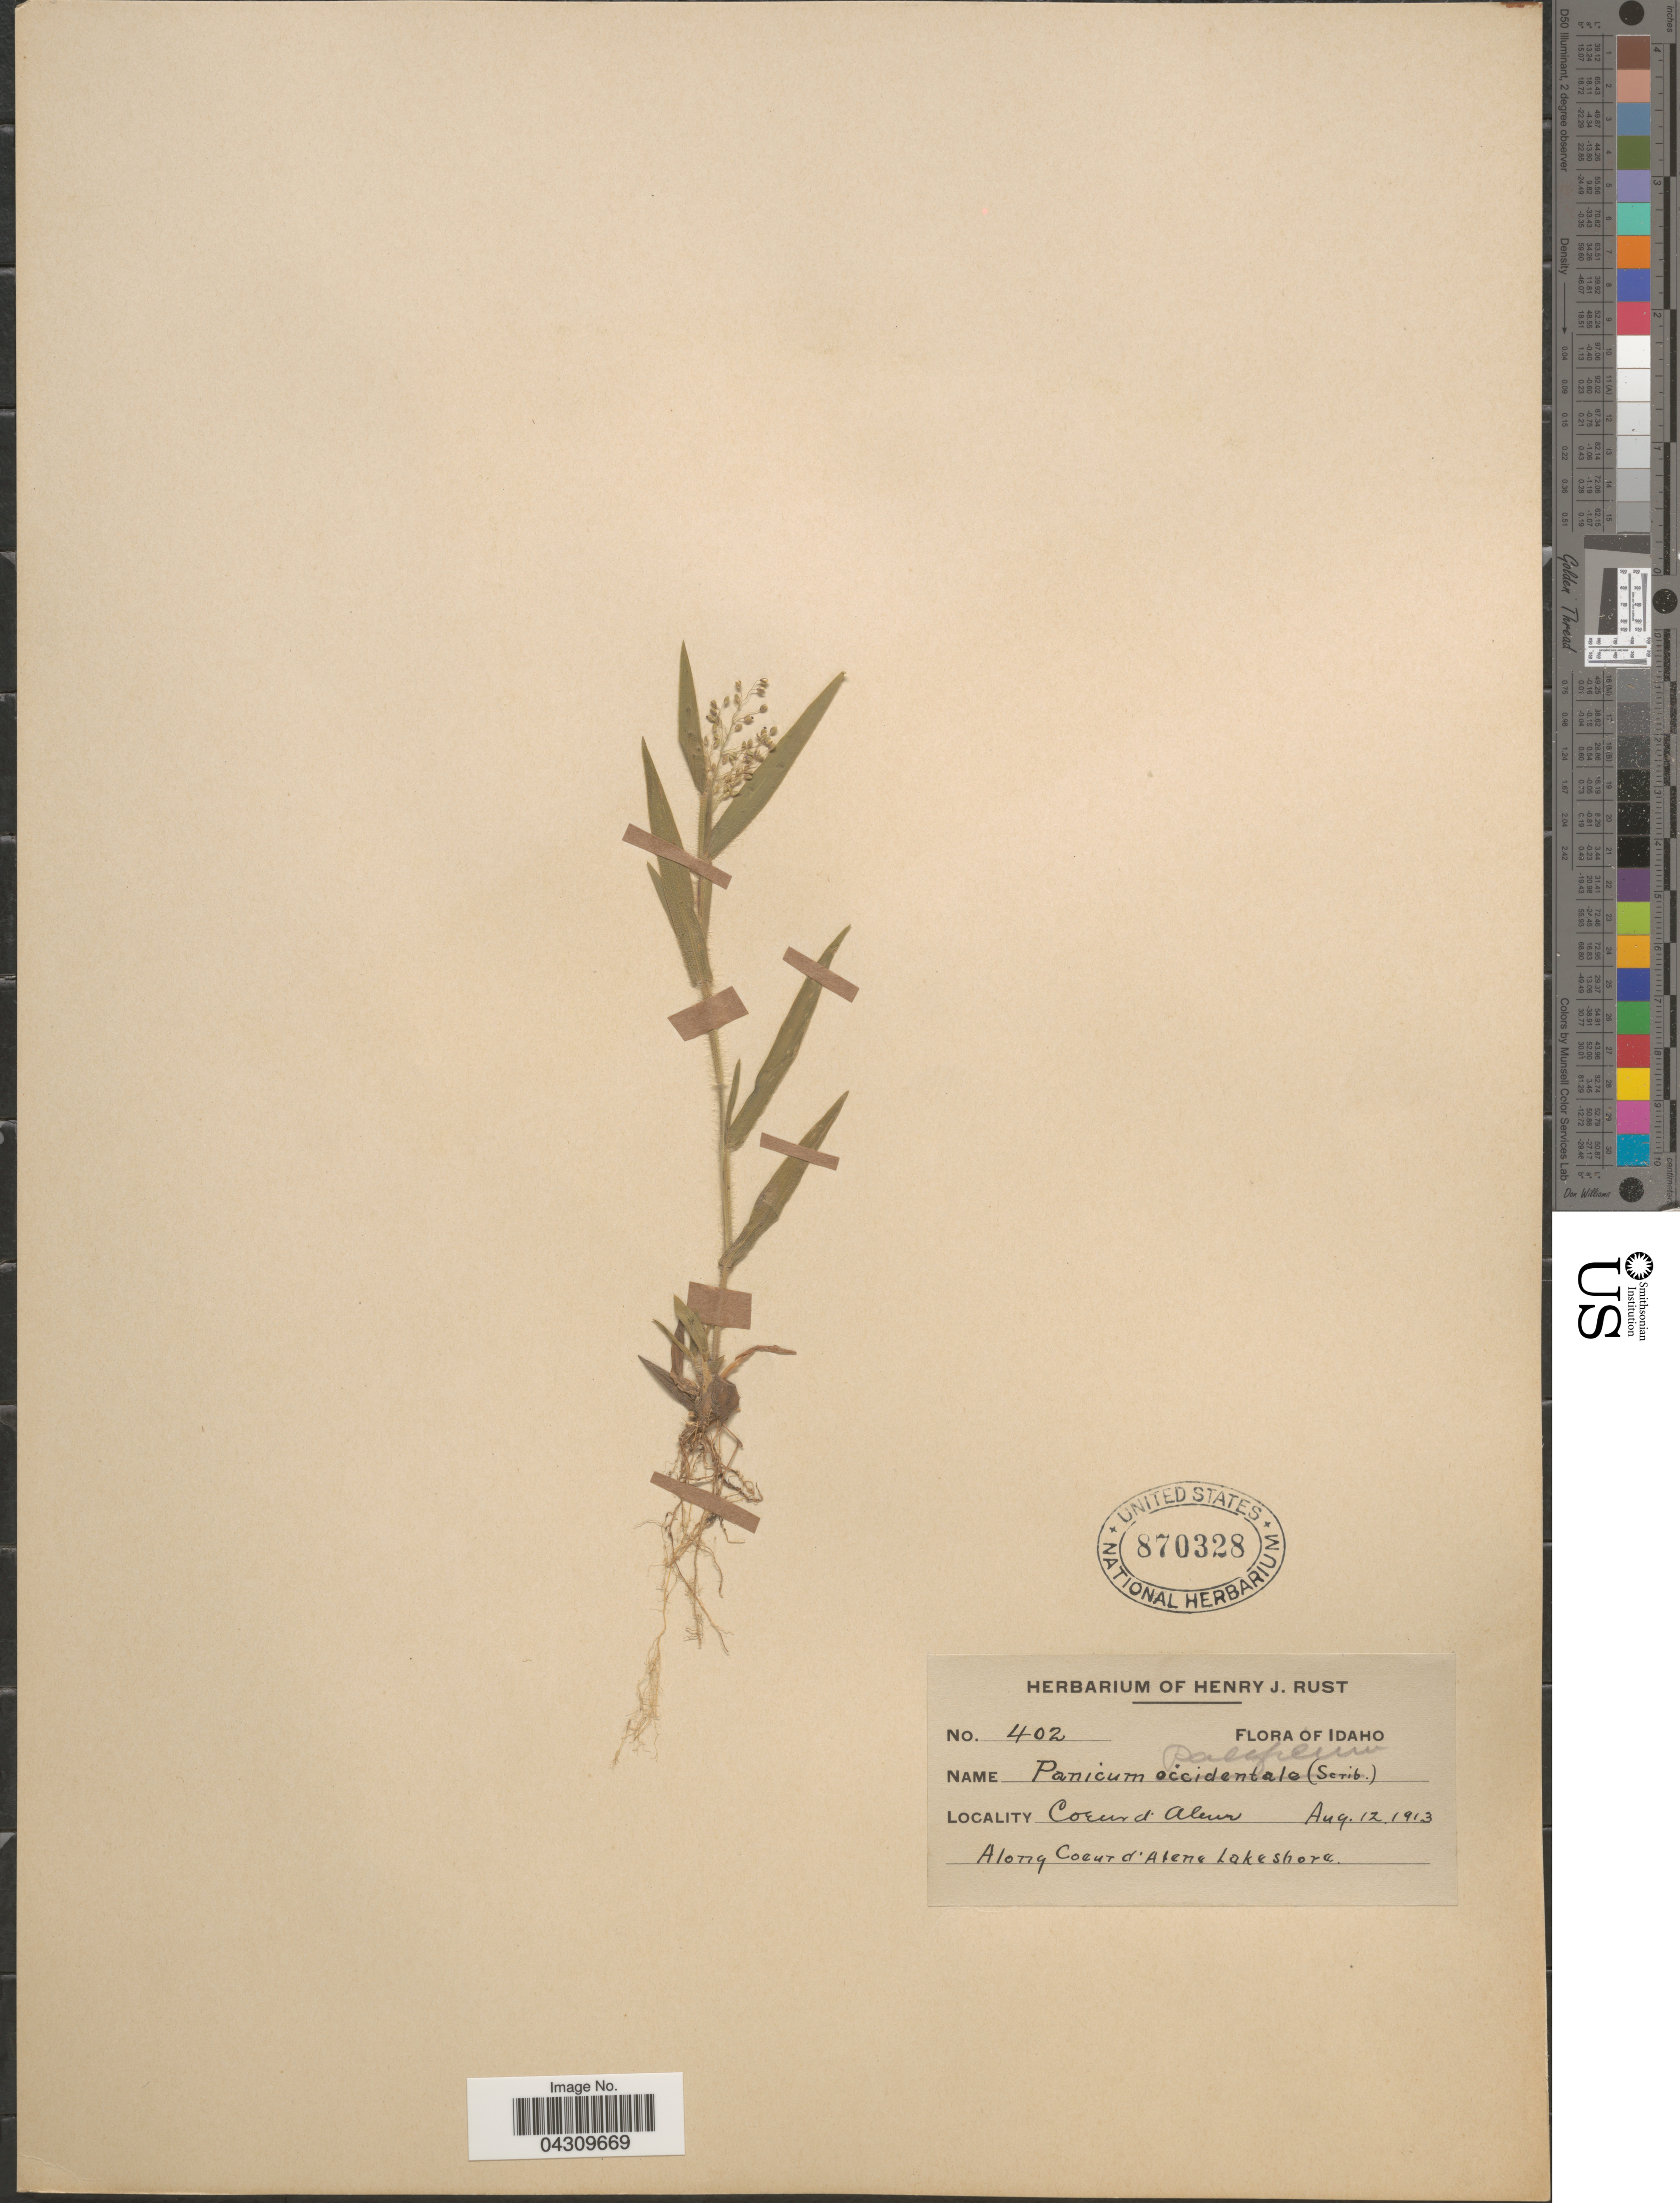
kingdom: Plantae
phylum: Tracheophyta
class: Liliopsida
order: Poales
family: Poaceae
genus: Dichanthelium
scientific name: Dichanthelium acuminatum var. acuminatum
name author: (Sw.) Gould & C.A. Clark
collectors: ex herb. Henry J. Rust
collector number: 402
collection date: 1913-08-12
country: United States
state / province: Idaho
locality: Coeur d Alene. Along Coeur d'Alene Lakeshore.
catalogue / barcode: US 870328